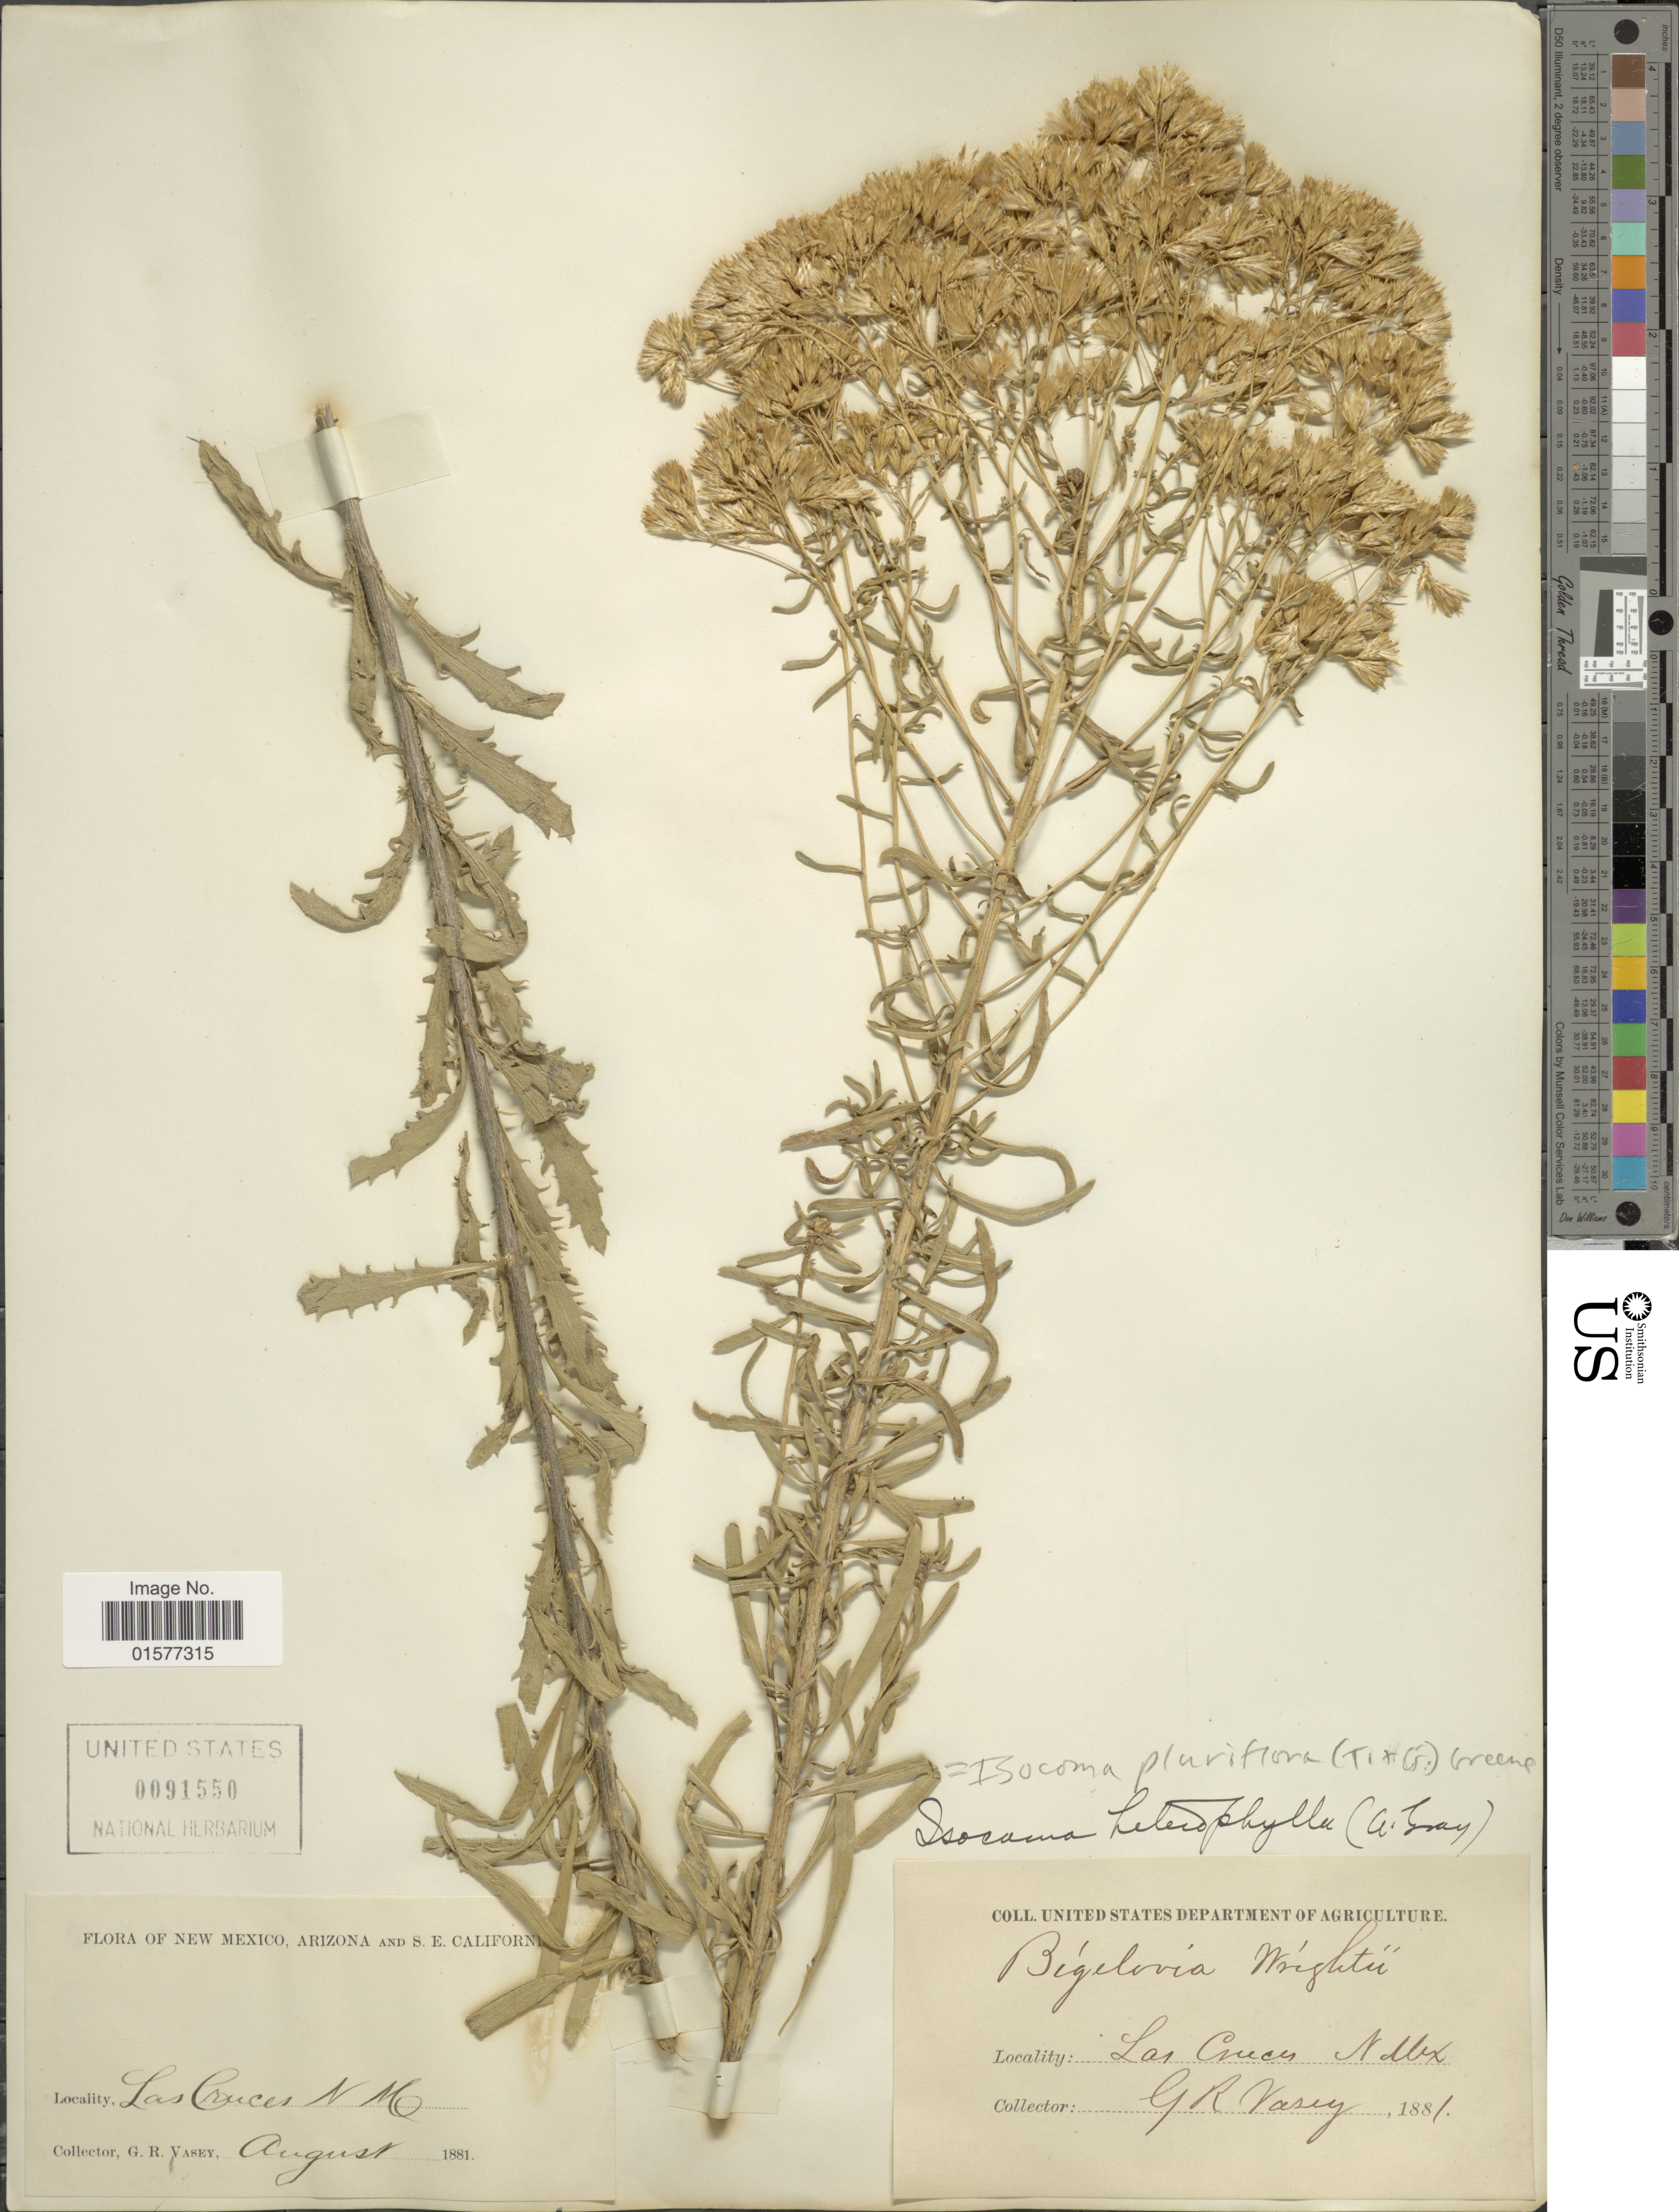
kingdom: Plantae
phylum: Tracheophyta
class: Magnoliopsida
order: Asterales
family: Asteraceae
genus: Isocoma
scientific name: Isocoma pluriflora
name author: (Torr. & A. Gray) Greene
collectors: G. R. Vasey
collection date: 1881-08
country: United States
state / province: New Mexico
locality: Las Cruces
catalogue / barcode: US 91550